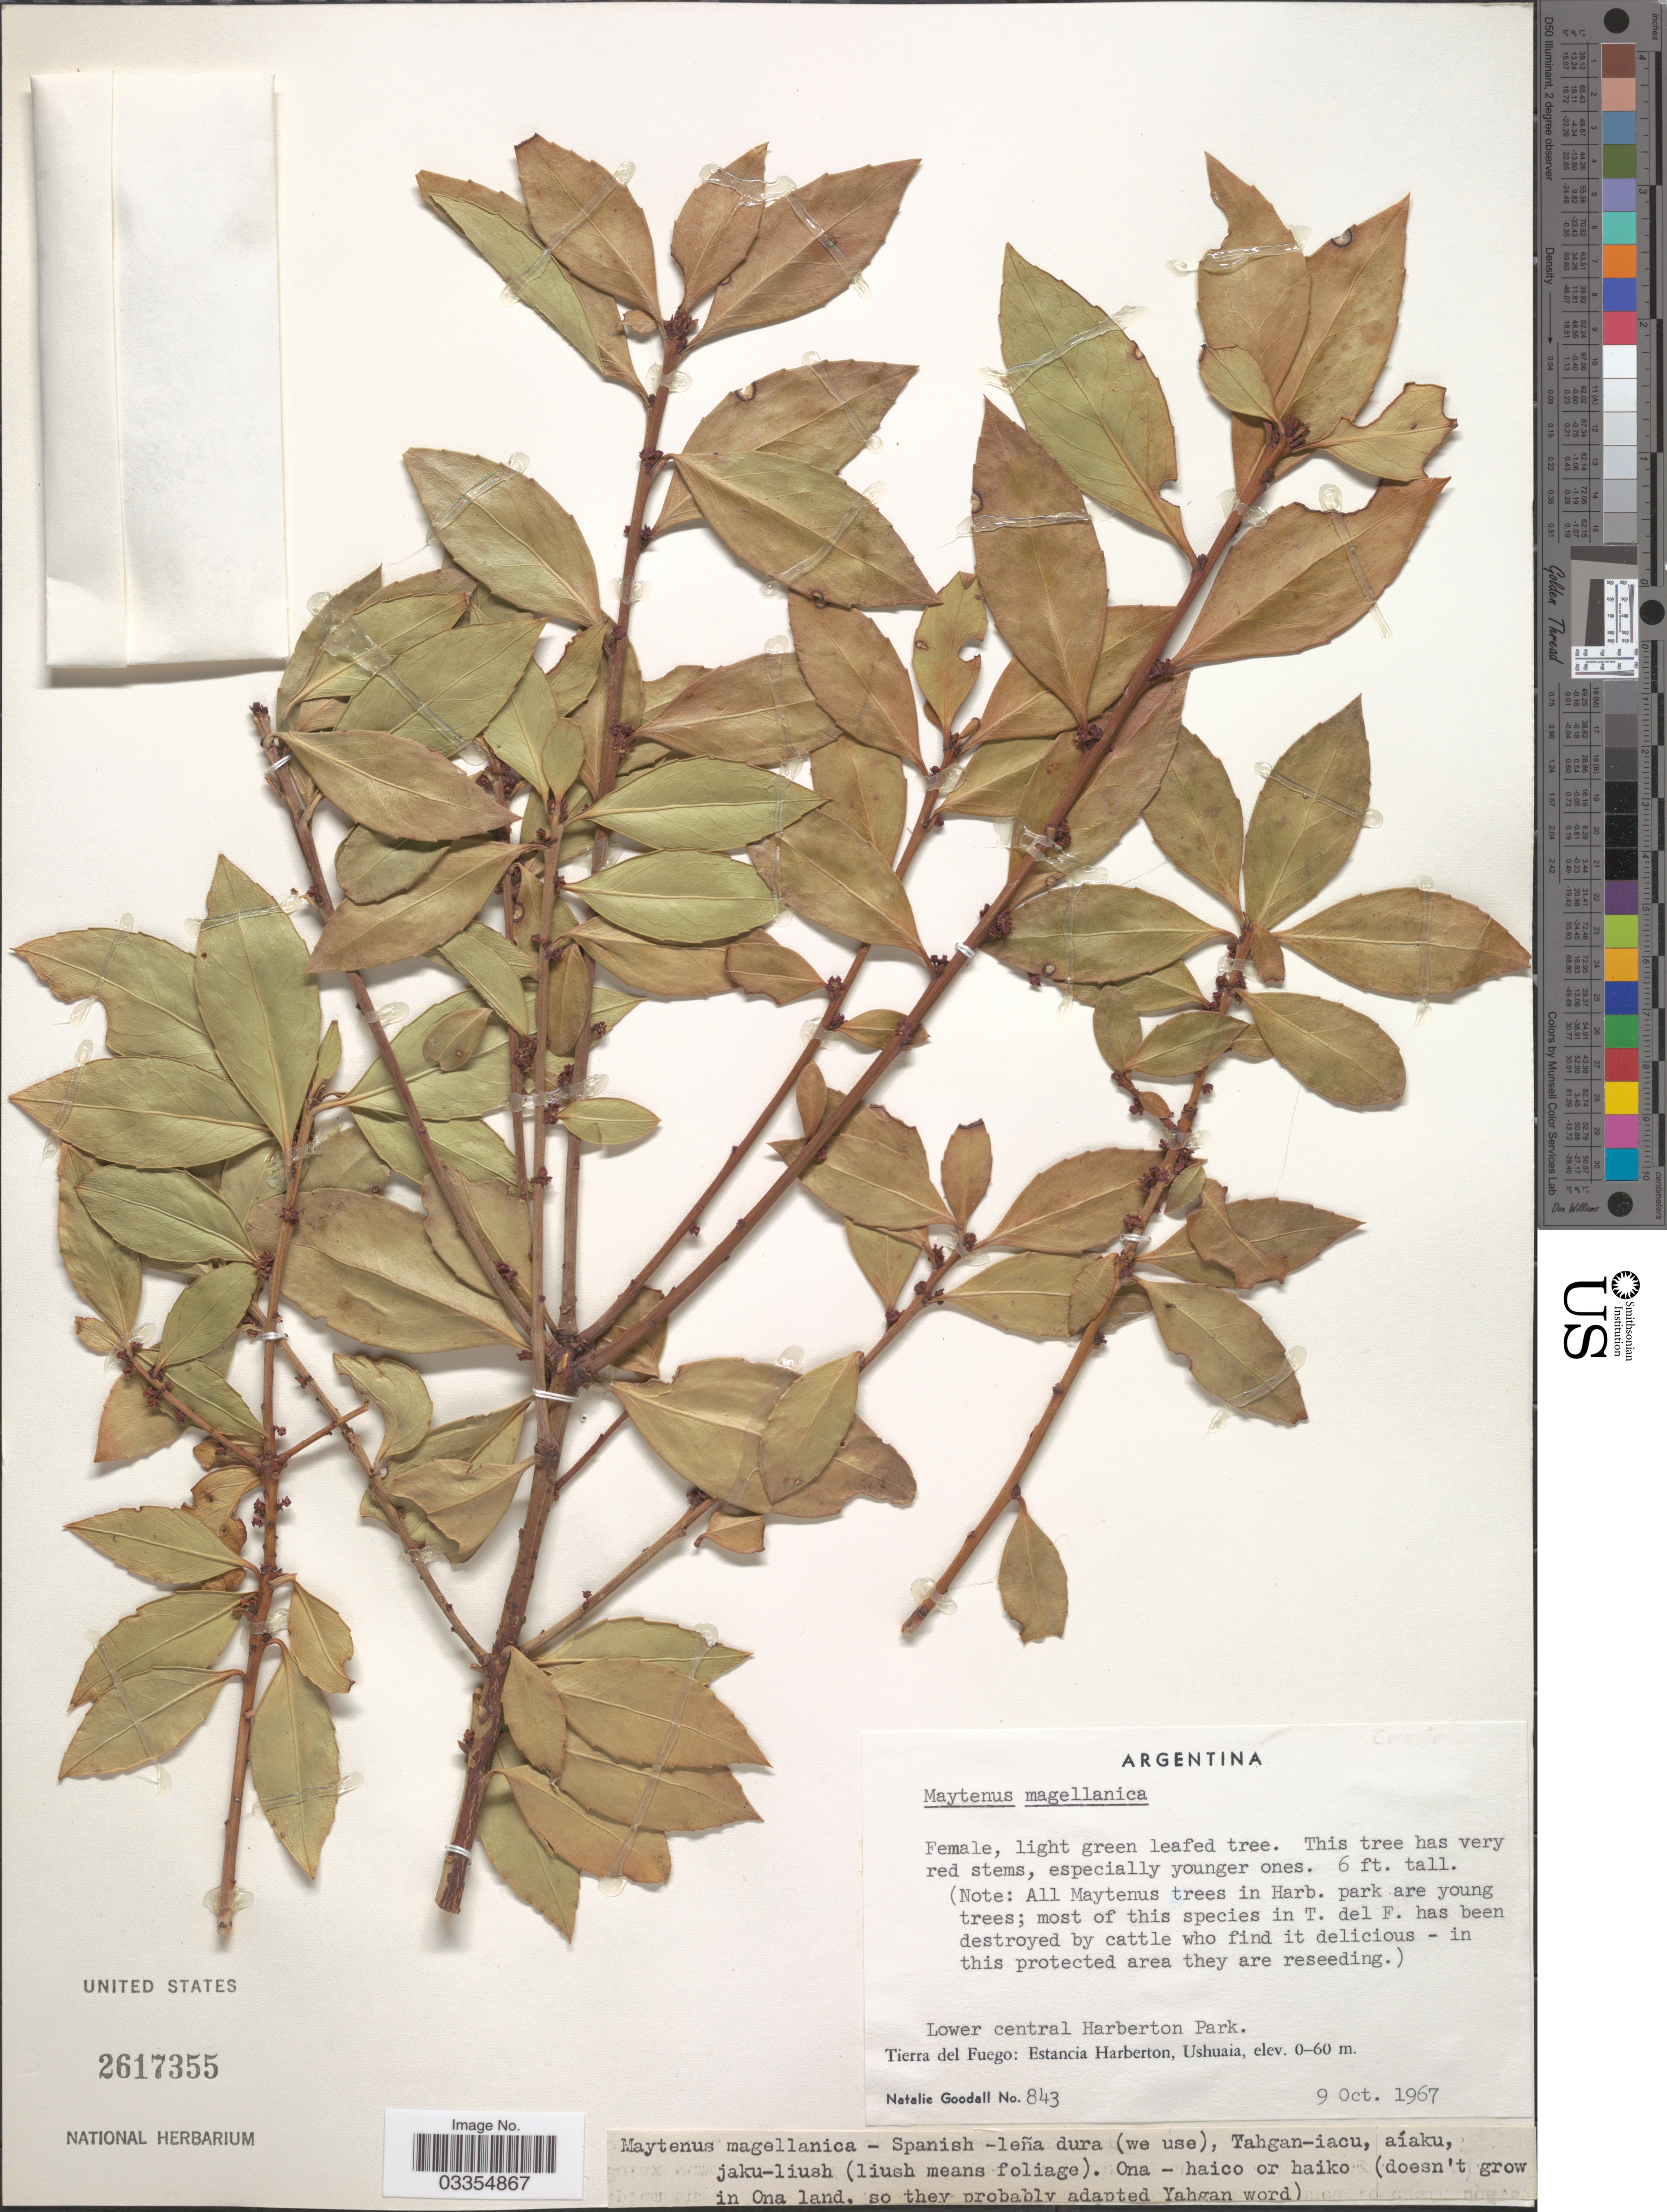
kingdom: Plantae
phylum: Tracheophyta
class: Magnoliopsida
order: Celastrales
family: Celastraceae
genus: Maytenus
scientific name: Maytenus magellanica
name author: (Lam.) Hook. f.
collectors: N. Goodall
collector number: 843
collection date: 1967-10-09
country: Argentina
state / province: Tierra del Fuego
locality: Lower central Harberton Park. Estancia Harberton, Ushuaia.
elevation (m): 0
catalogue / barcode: US 2617355